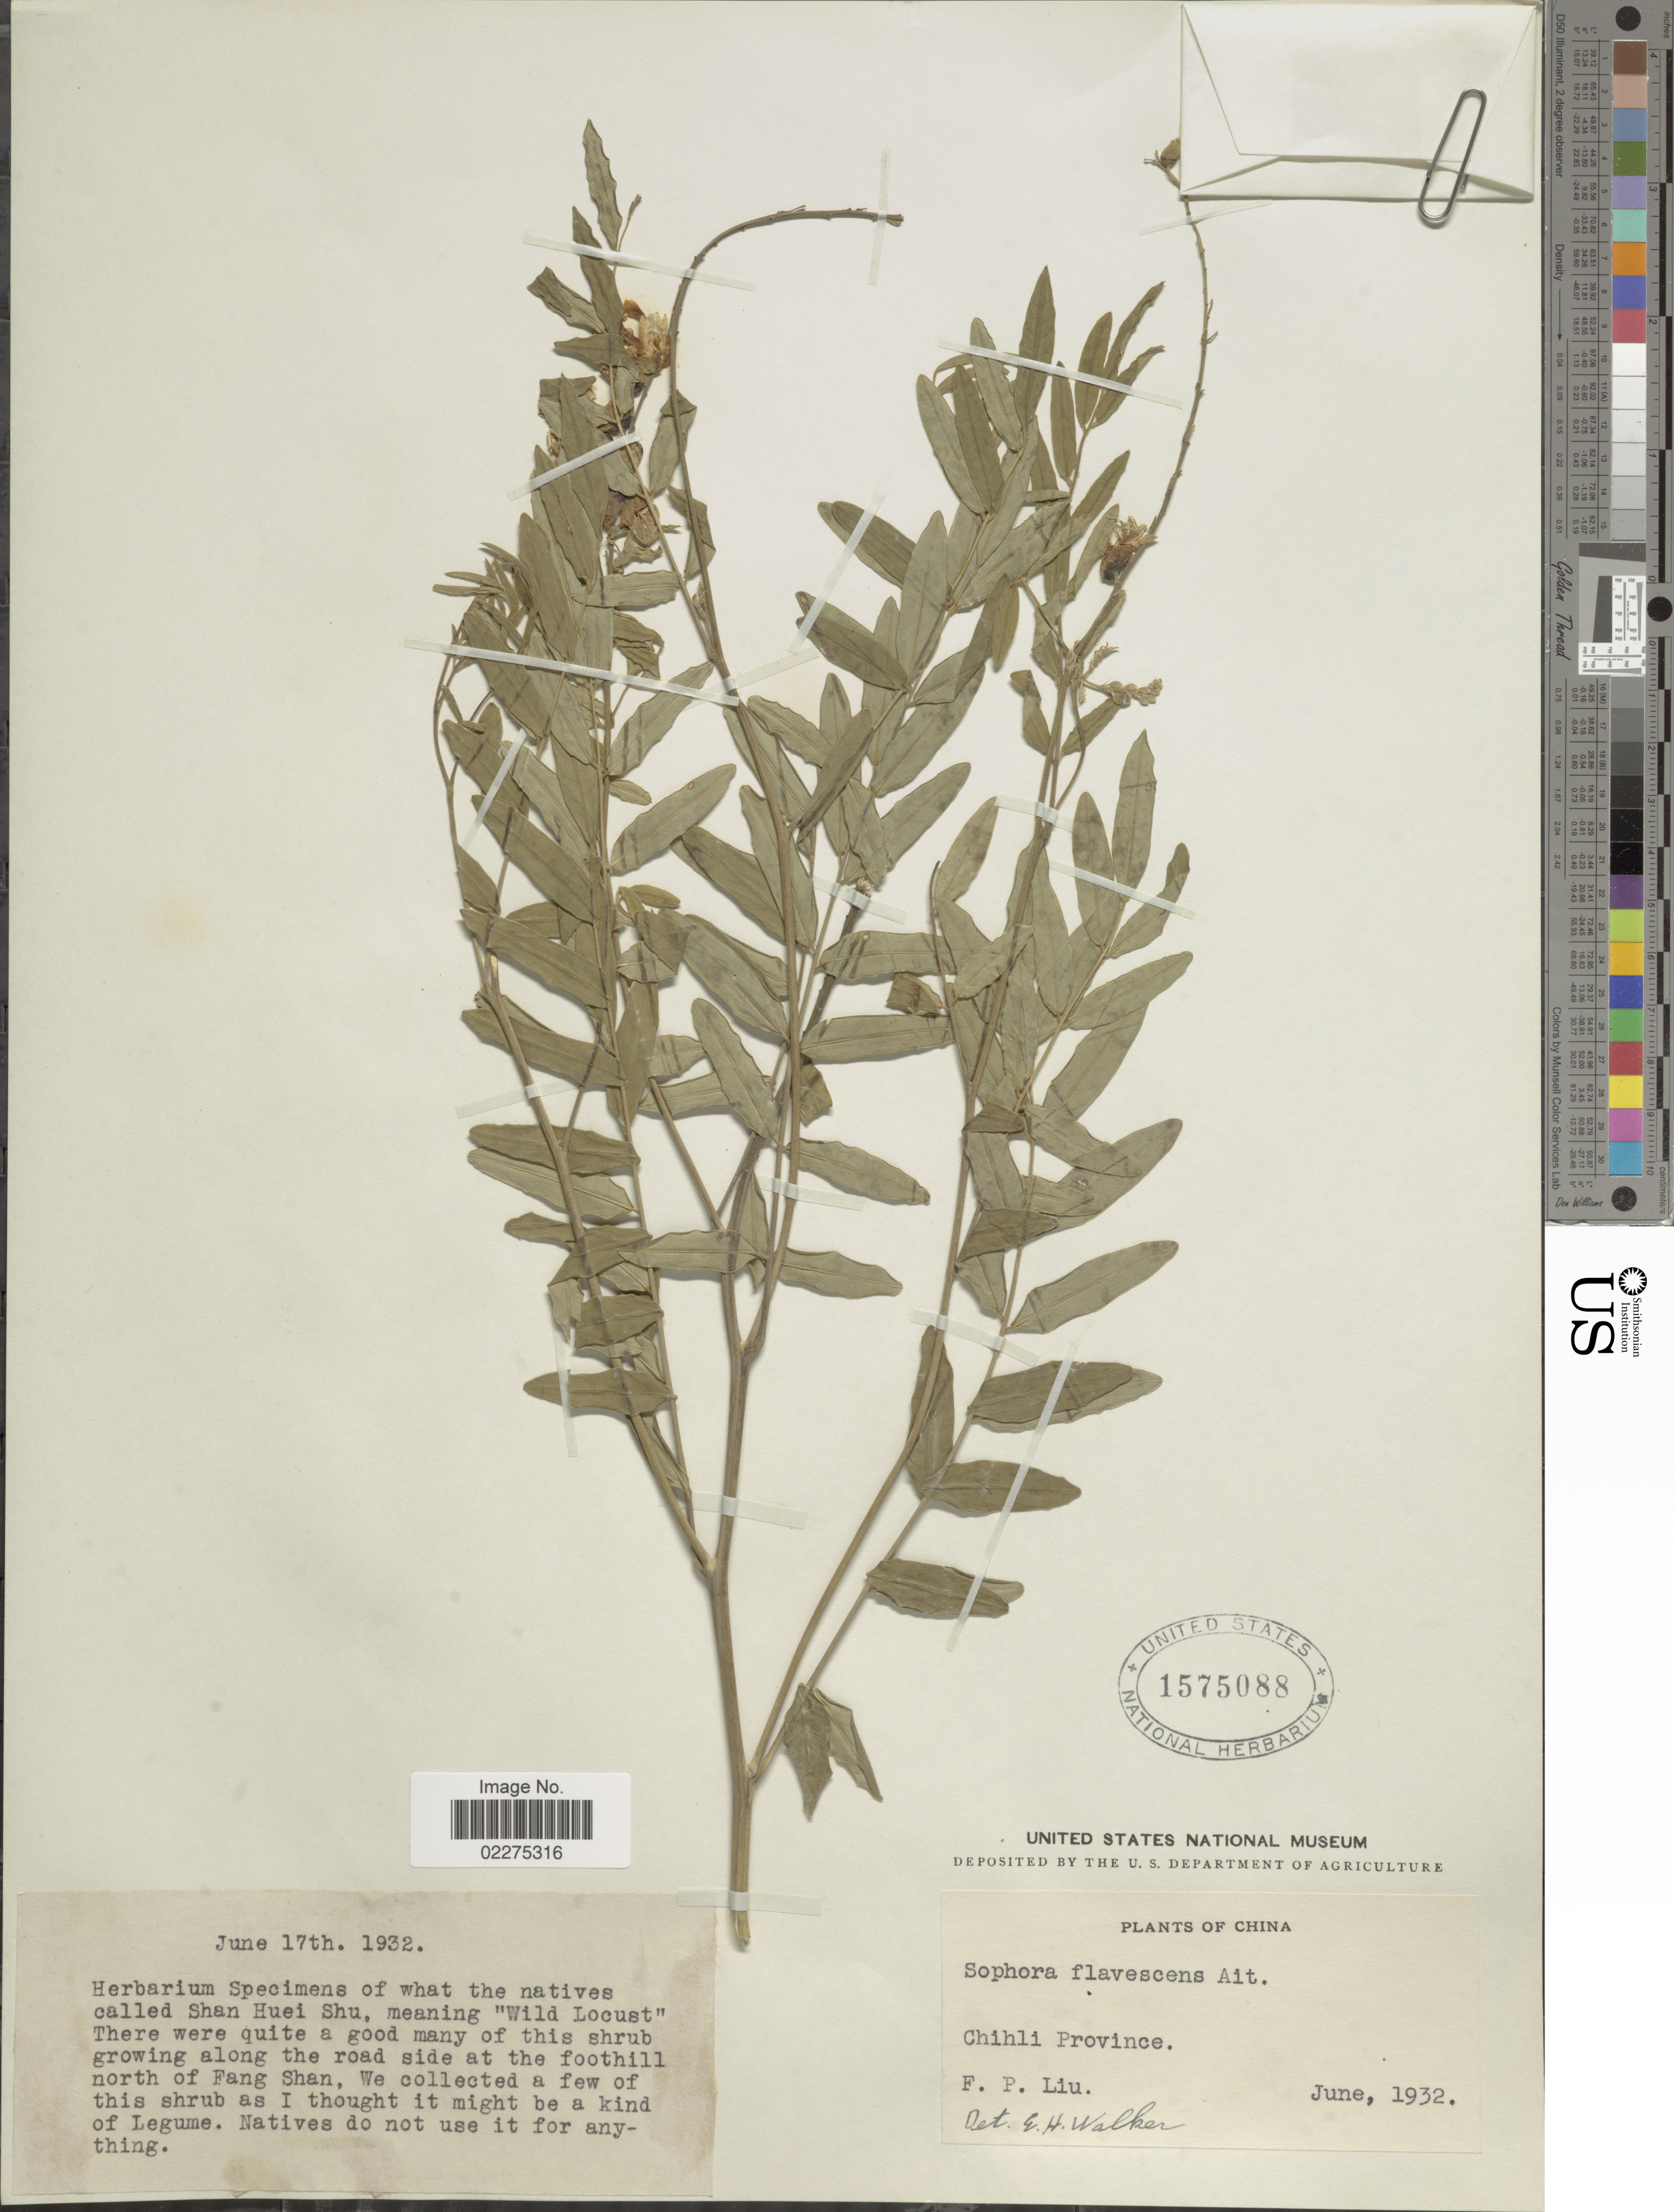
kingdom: Plantae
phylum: Tracheophyta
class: Magnoliopsida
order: Fabales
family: Fabaceae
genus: Sophora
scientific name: Sophora flavescens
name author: Aiton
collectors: F. Liu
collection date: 1932-06-17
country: China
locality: Chihli Province. along the road side at the foothill north of Fang Shan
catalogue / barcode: US 1575088